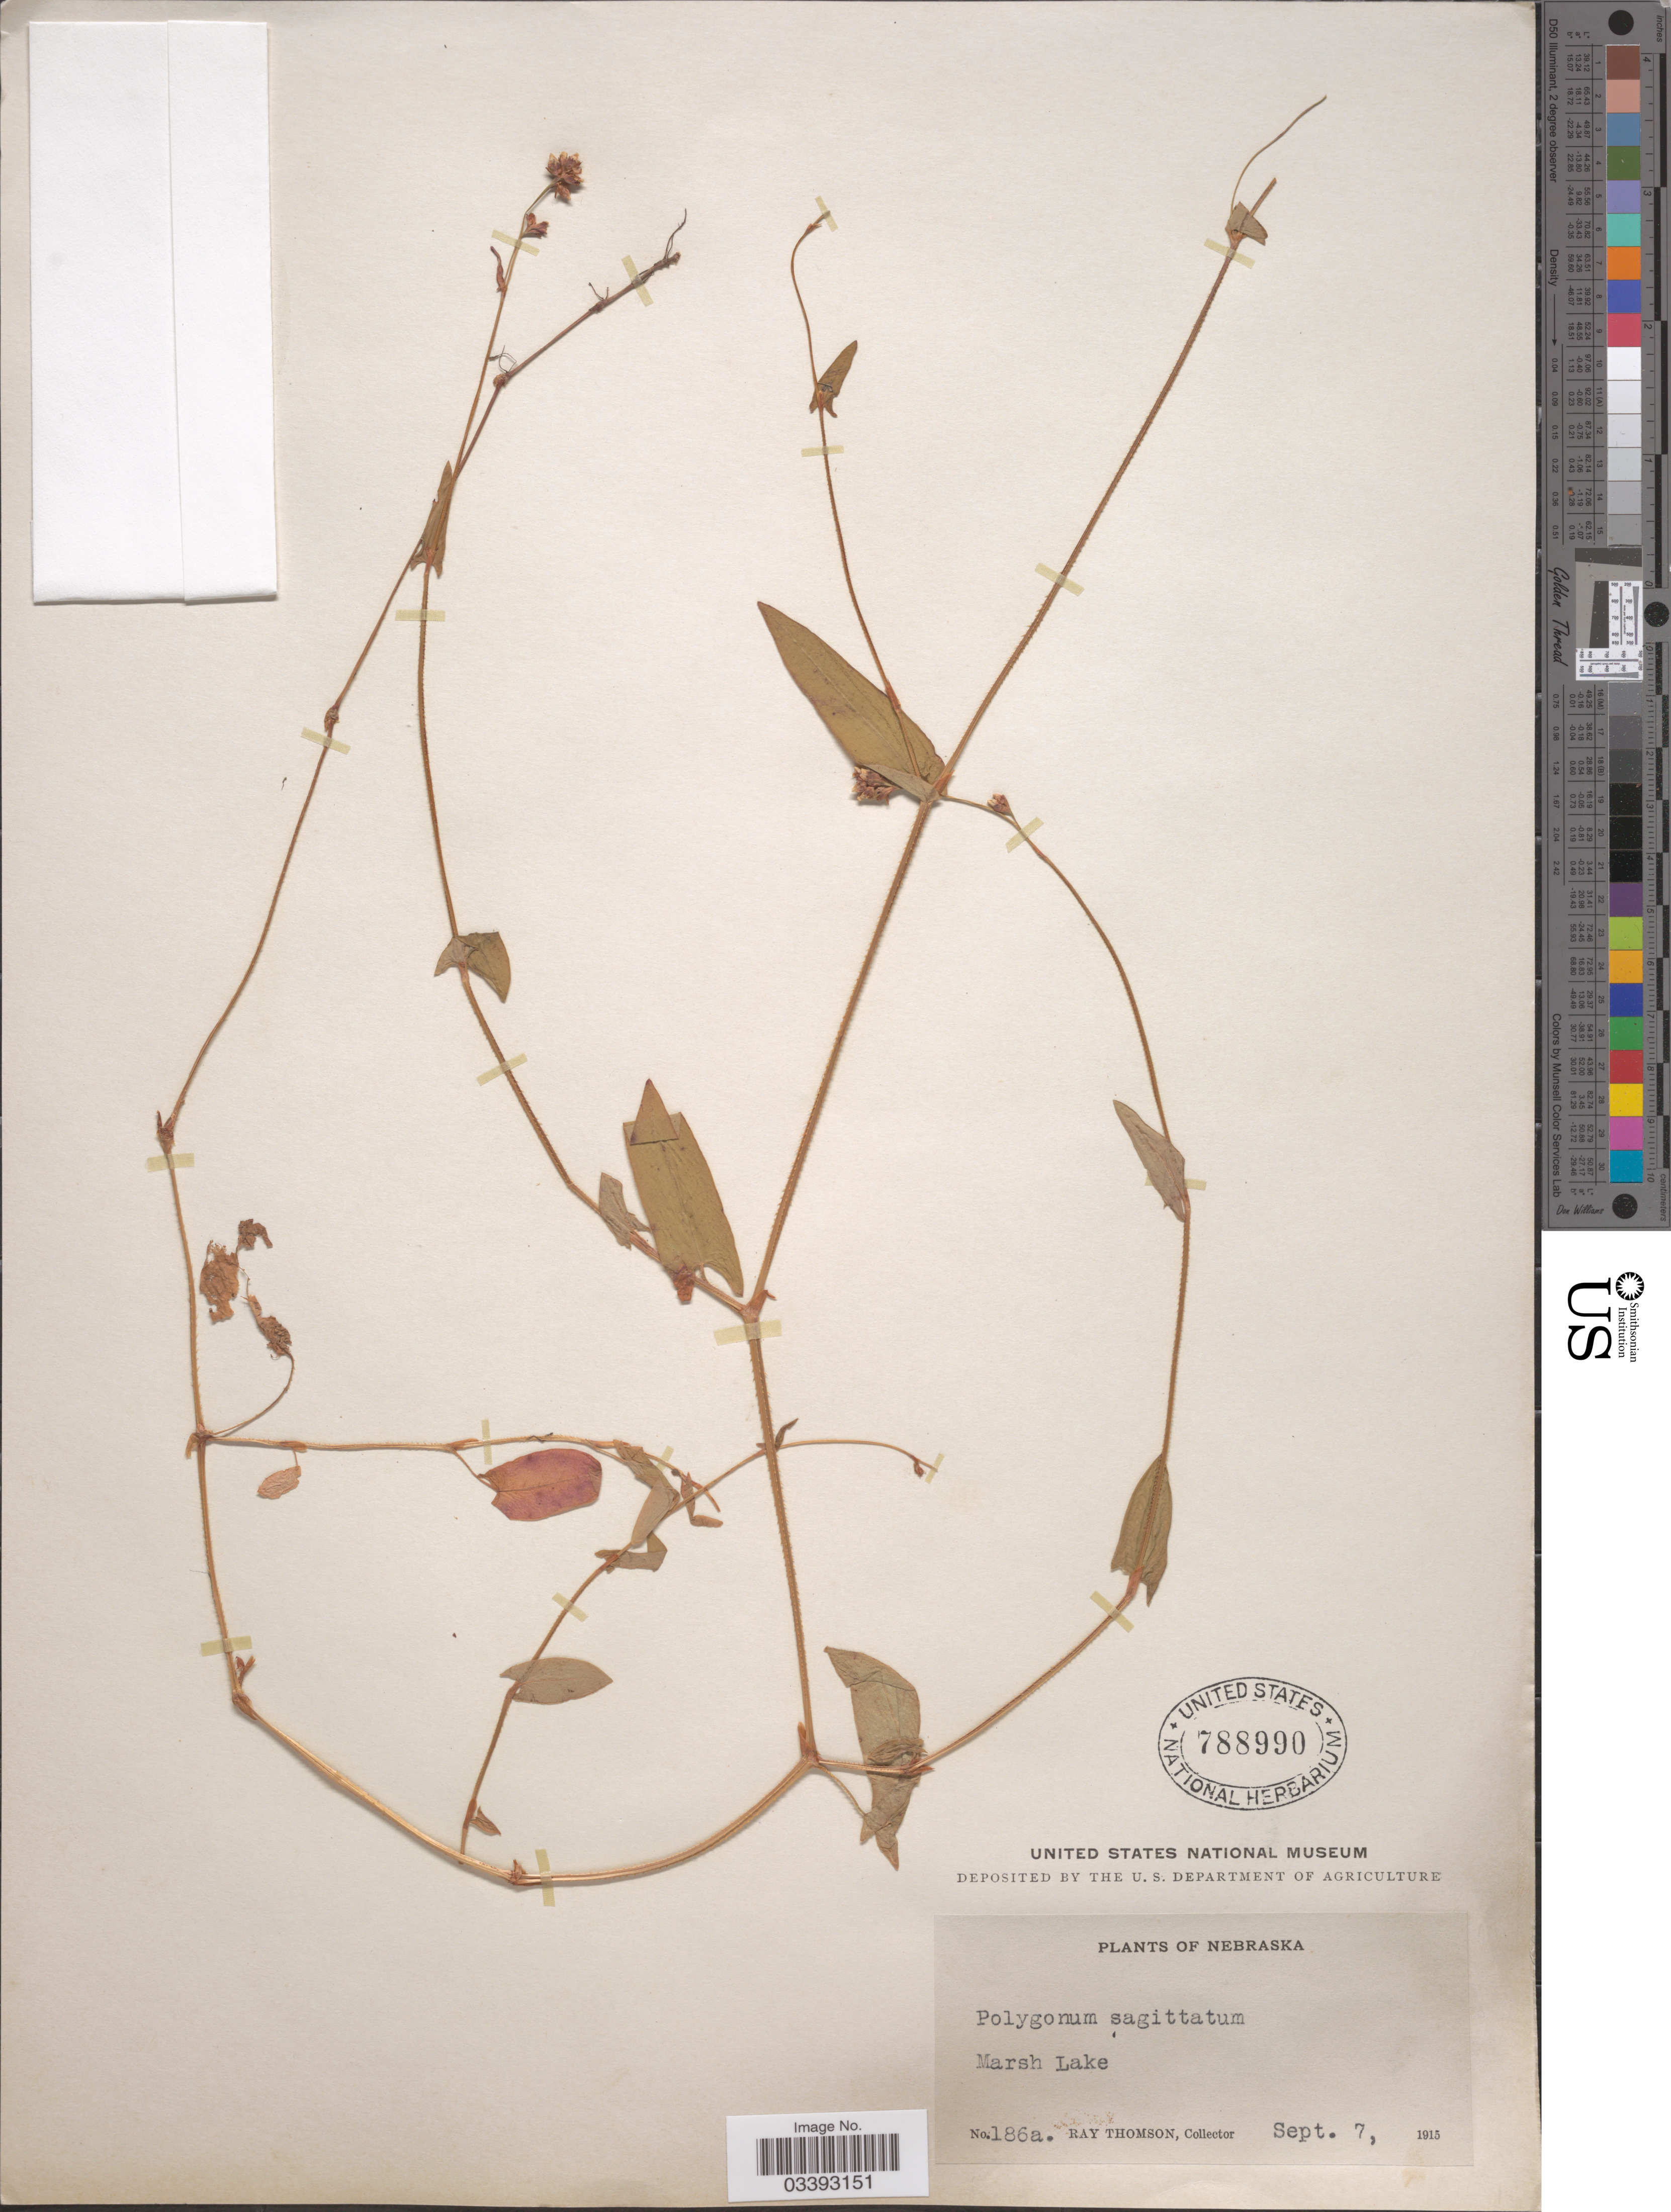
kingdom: Plantae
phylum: Tracheophyta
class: Magnoliopsida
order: Caryophyllales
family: Polygonaceae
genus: Persicaria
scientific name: Persicaria sagittata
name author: (L.) H. Gross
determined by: Atha, D. E.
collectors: R. Thomson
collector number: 186a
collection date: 1915-09-07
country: United States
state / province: Nebraska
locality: Marsh Lake.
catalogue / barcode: US 788990